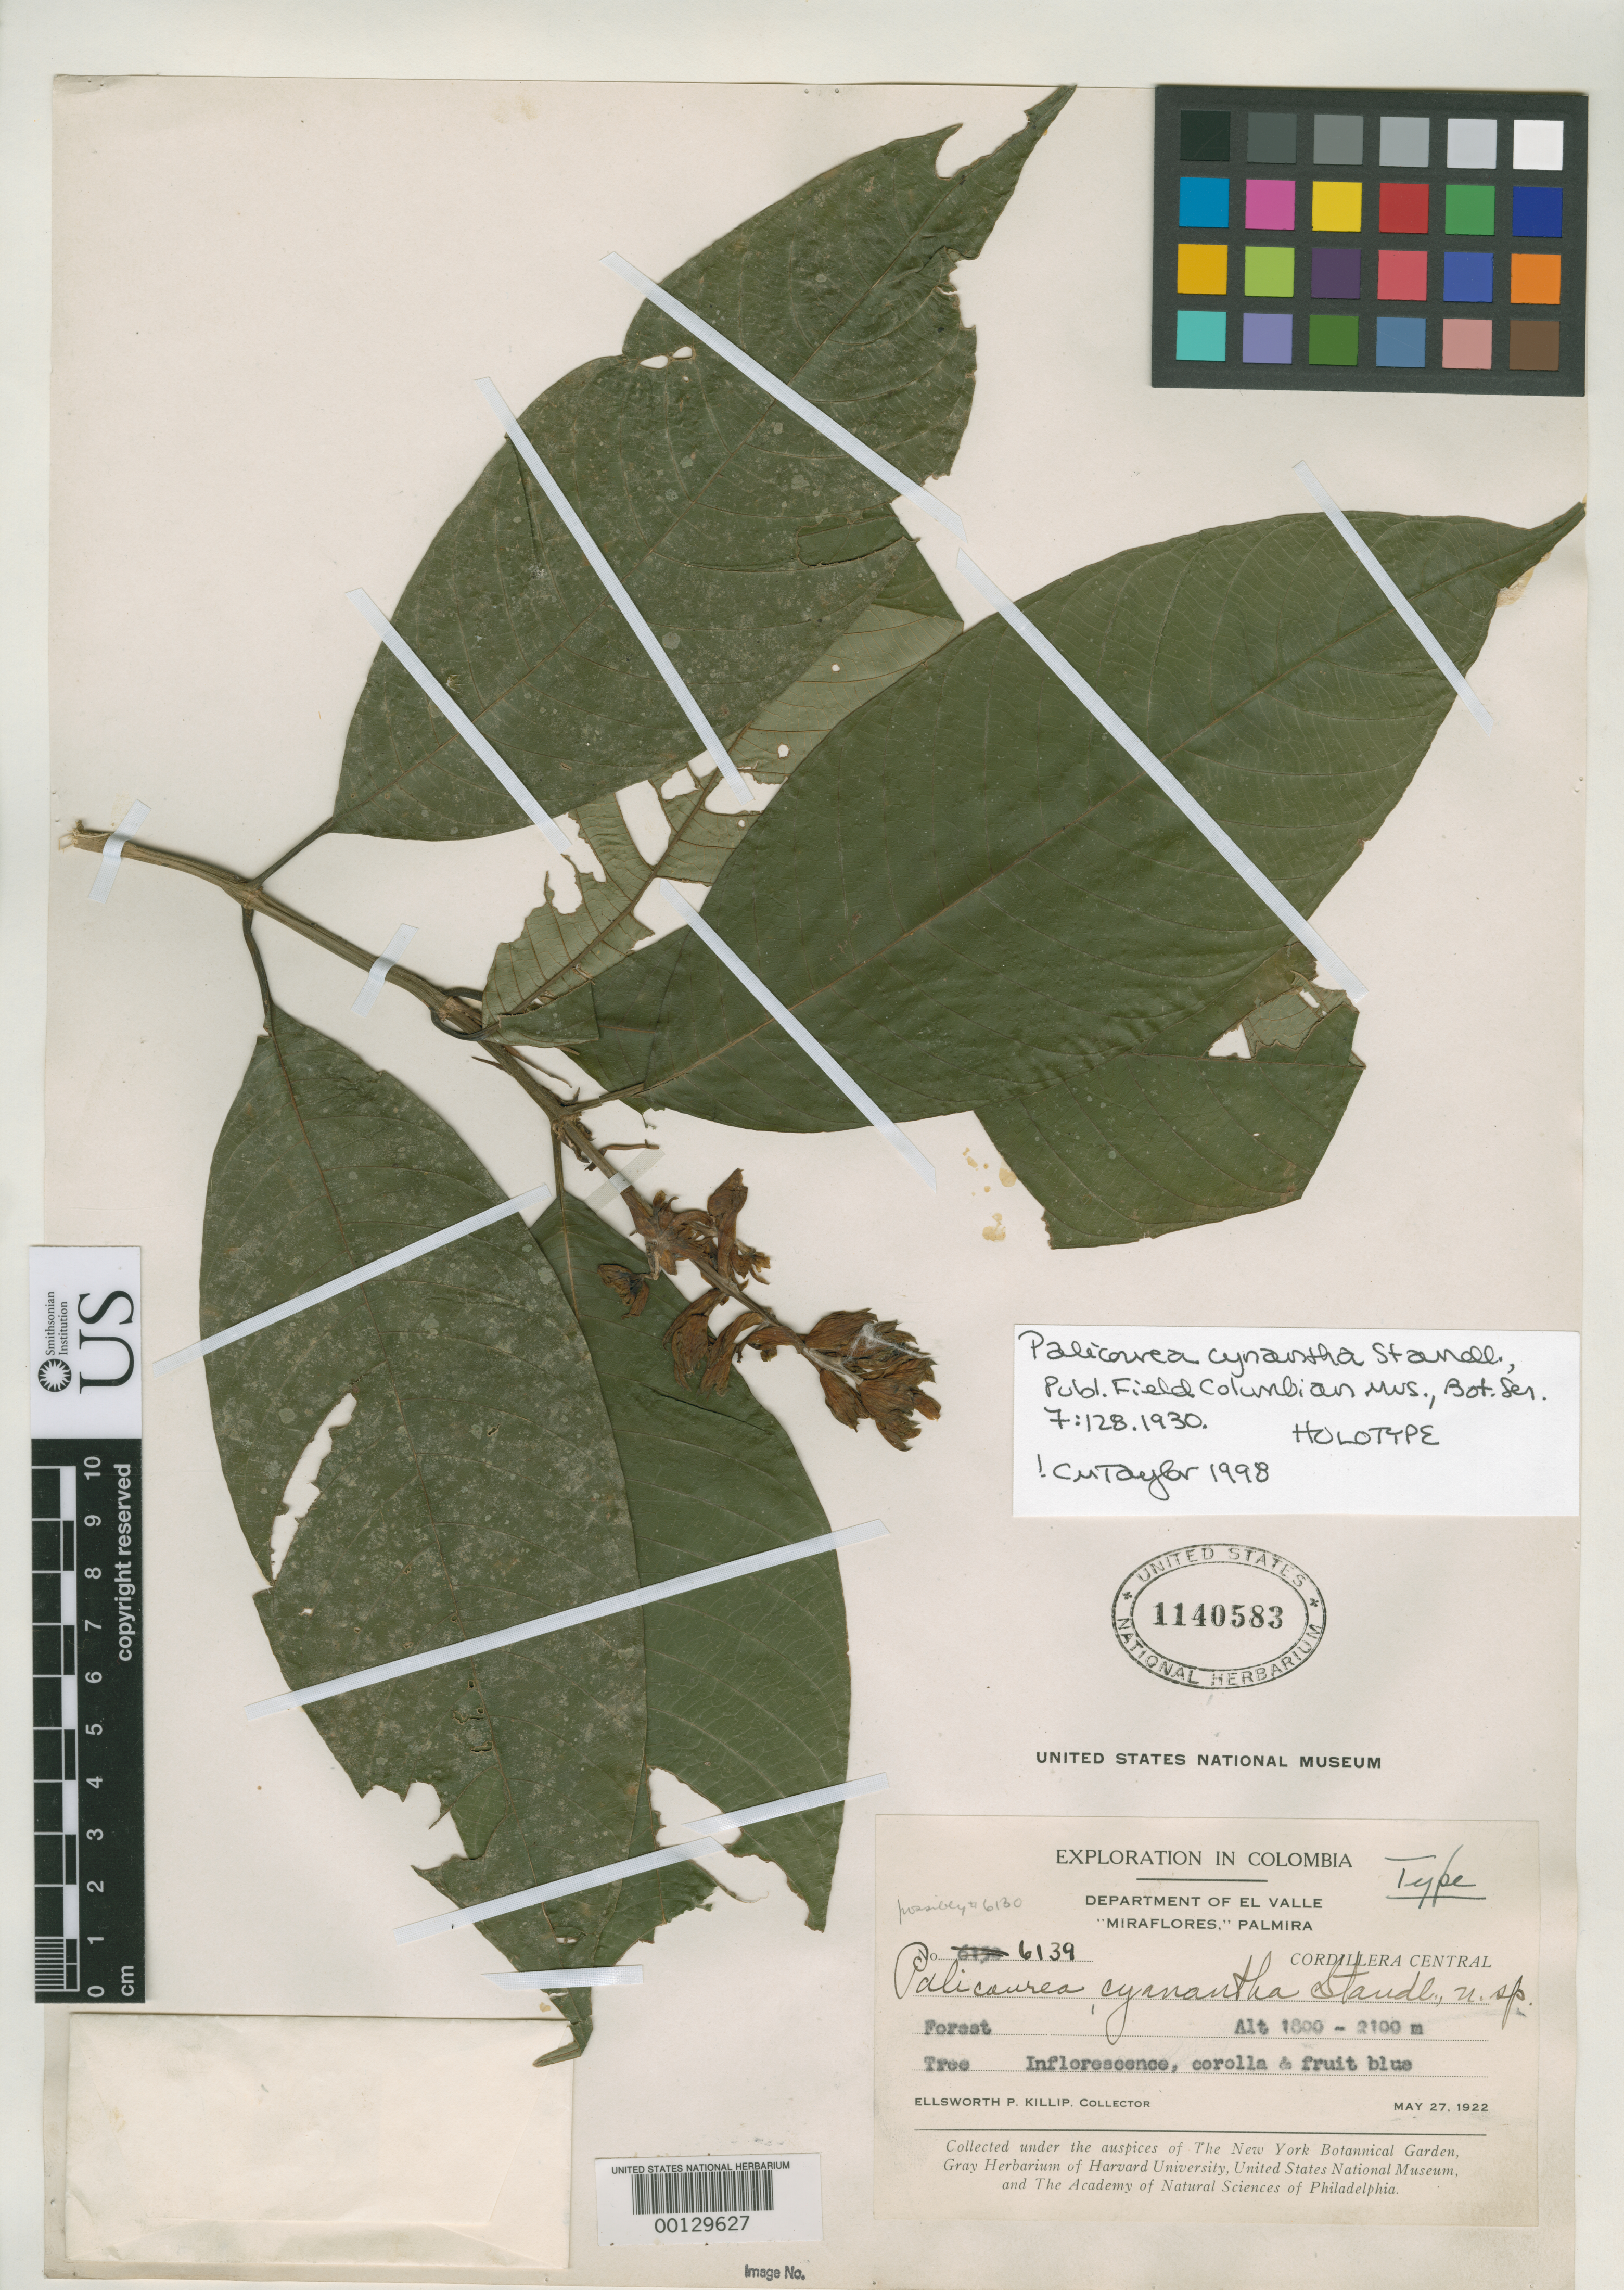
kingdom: Plantae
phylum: Tracheophyta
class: Magnoliopsida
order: Gentianales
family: Rubiaceae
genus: Palicourea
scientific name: Palicourea cyanantha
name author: Standl.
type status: Holotype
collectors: E. P. Killip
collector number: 6139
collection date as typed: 27 May 1922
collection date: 1922-05-27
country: Colombia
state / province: Valle del Cauca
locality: Miraflores, Palmira, Cordillera Central.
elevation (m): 1800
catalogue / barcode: US 1140583